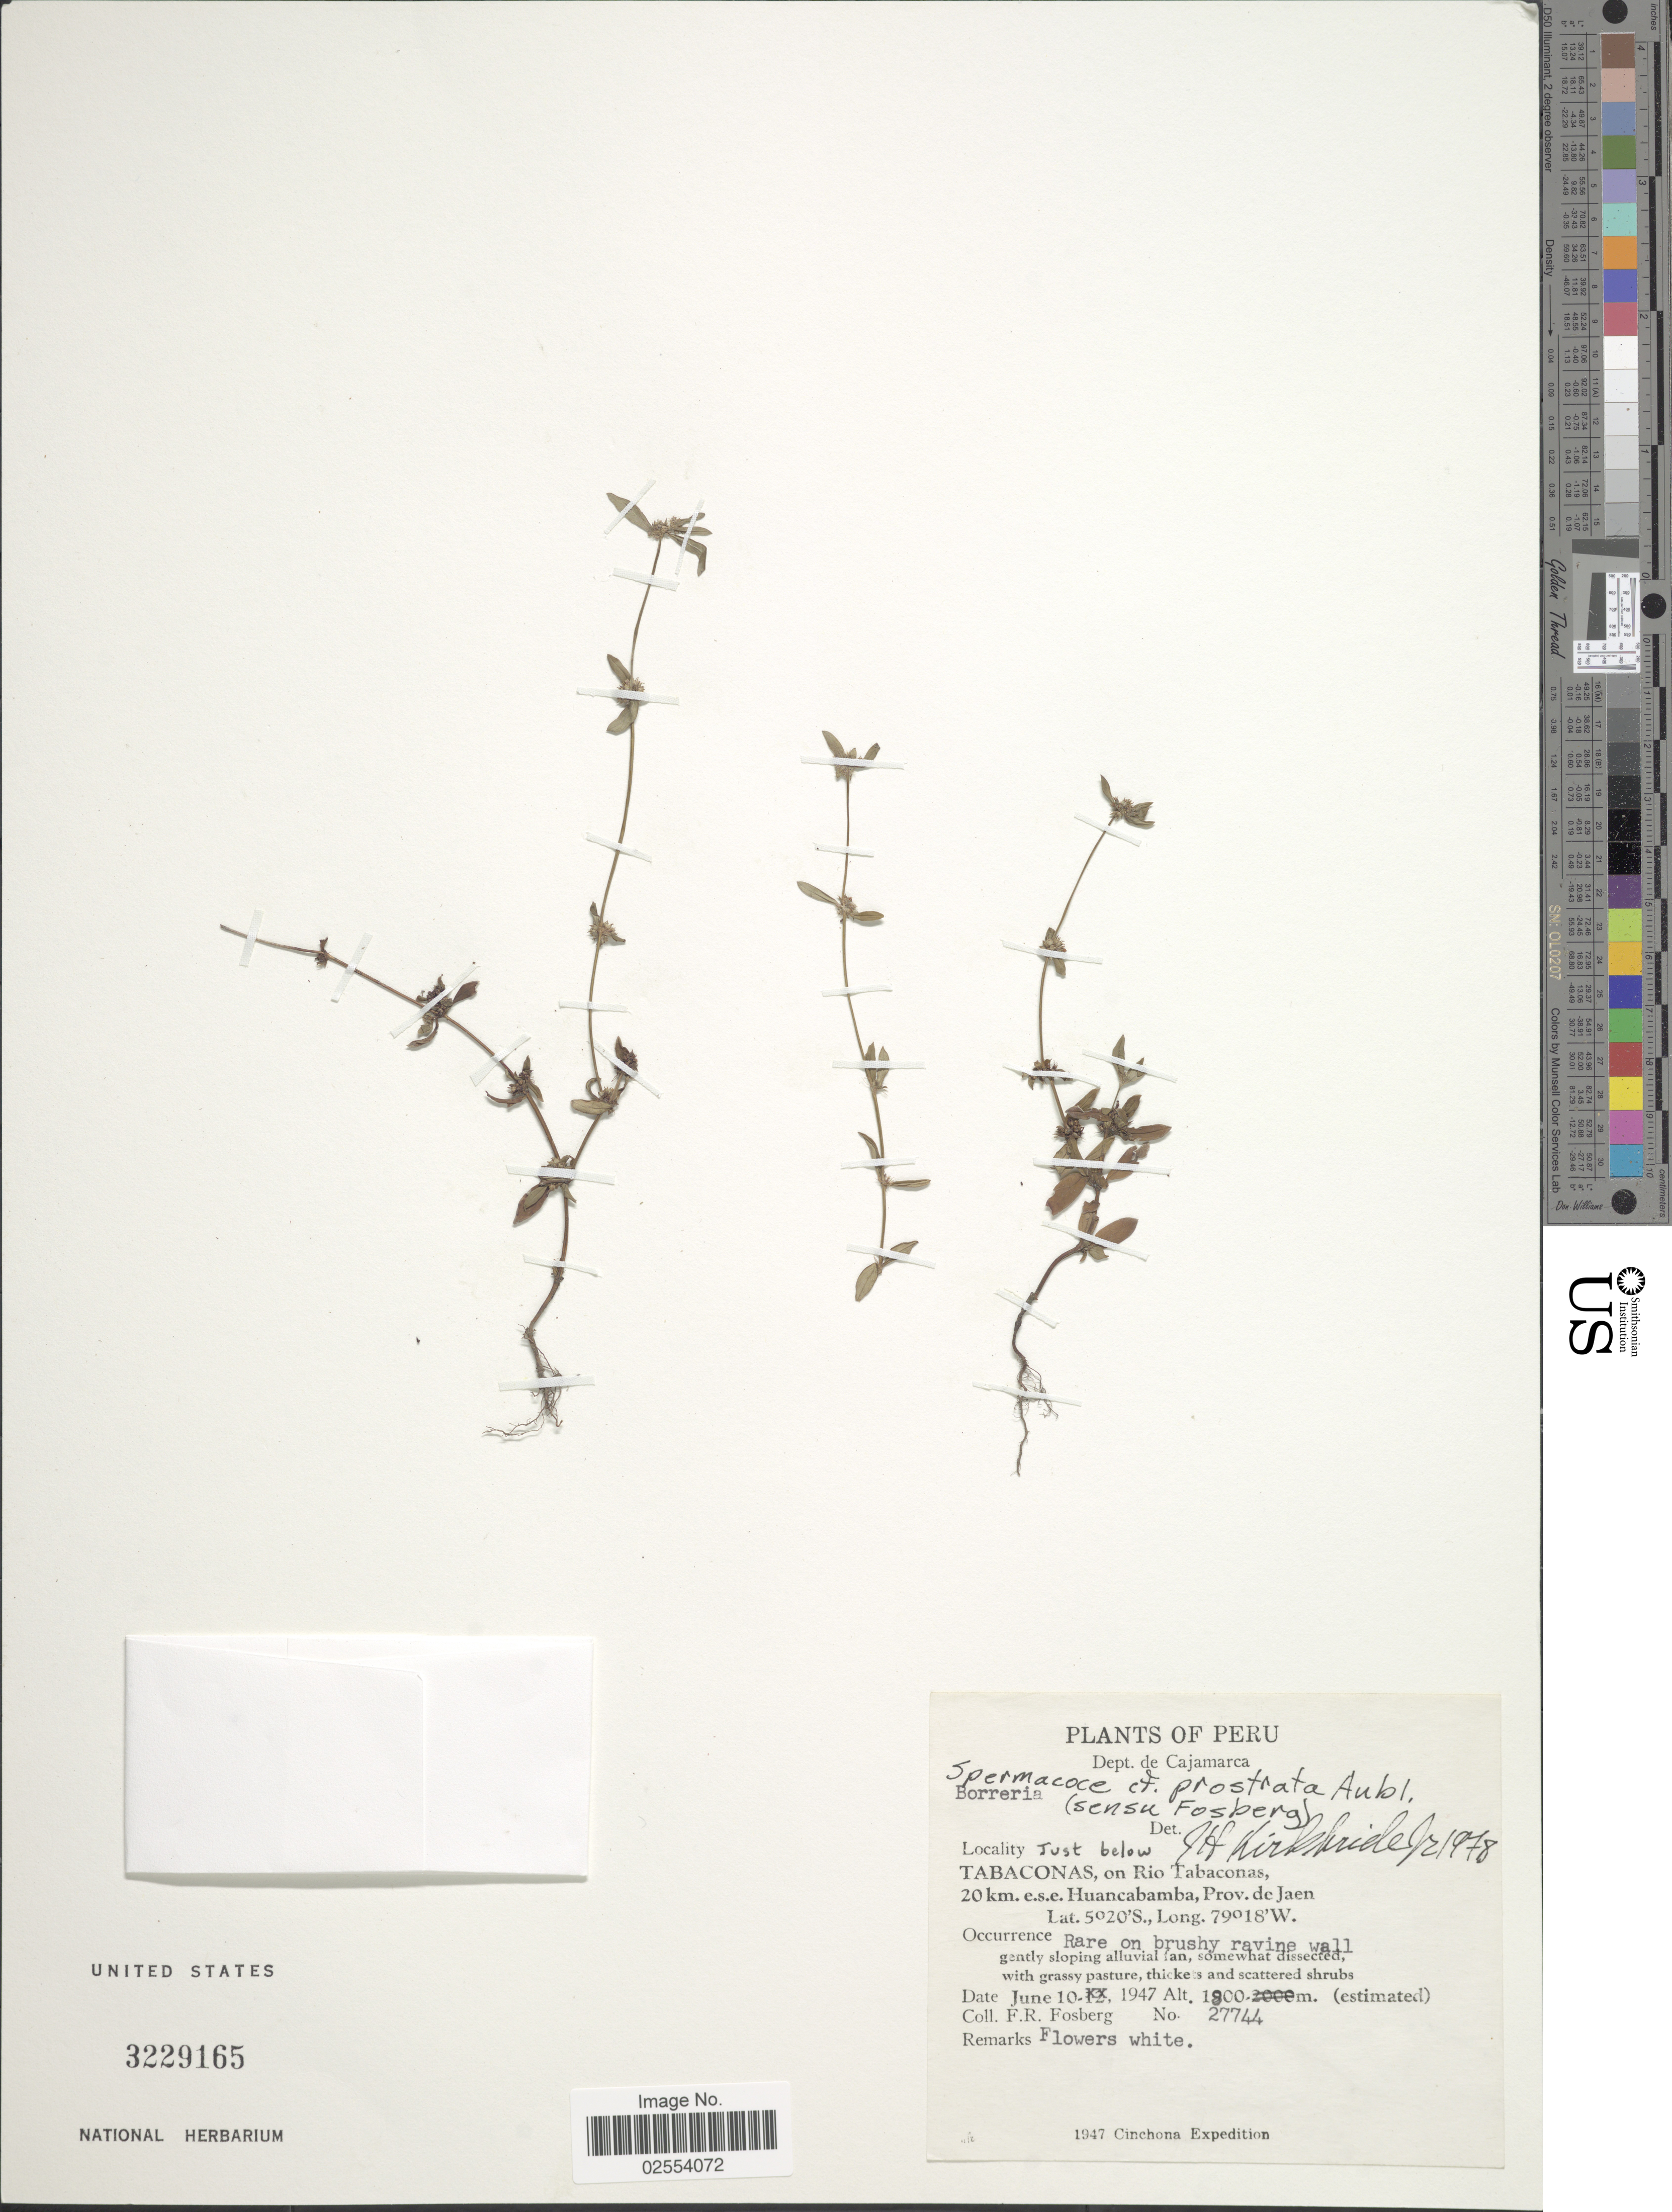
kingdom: Plantae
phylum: Tracheophyta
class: Magnoliopsida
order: Gentianales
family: Rubiaceae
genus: Spermacoce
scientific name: Spermacoce prostrata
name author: Aubl.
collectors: F. R. Fosberg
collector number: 27744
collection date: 1947-06-10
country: Peru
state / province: Cajamarca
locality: Dept. de Cajamarca. Just below Tabaconas, on Rio Tabaconas, 20km e.s.e Huancabamba, Prov. de Jaen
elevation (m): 1900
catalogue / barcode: US 3229165